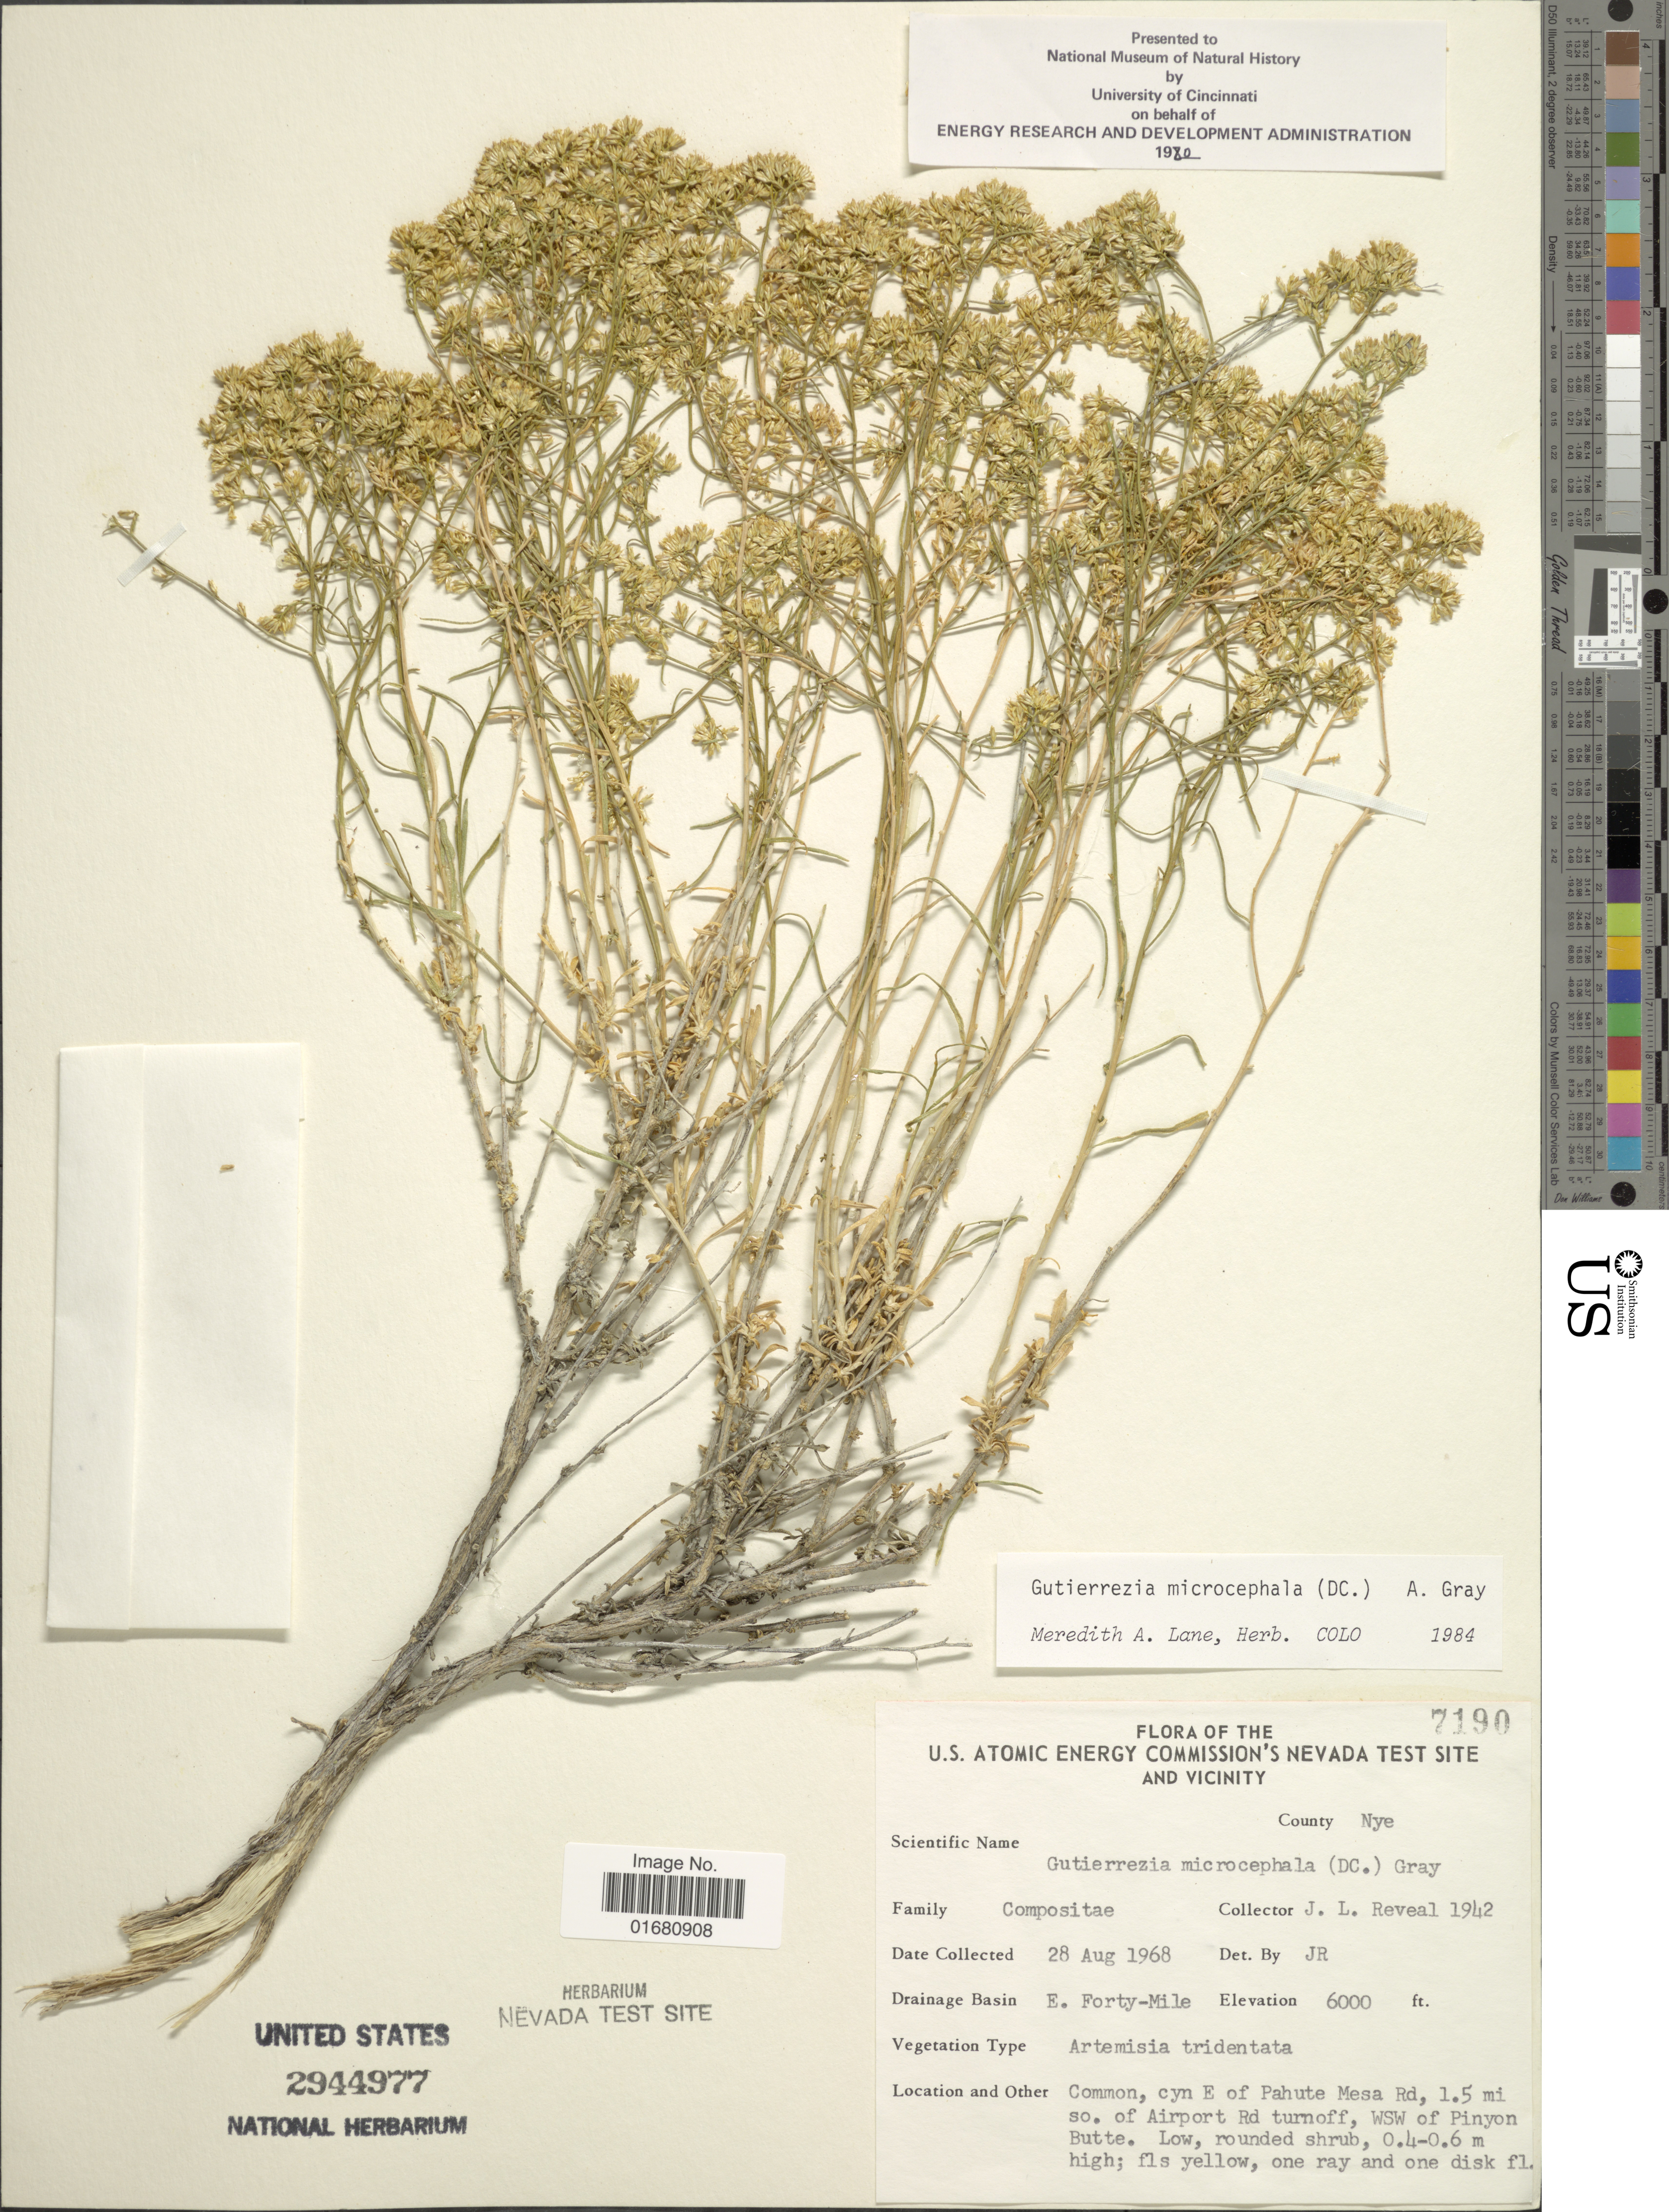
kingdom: Plantae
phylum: Tracheophyta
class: Magnoliopsida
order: Asterales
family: Asteraceae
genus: Gutierrezia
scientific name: Gutierrezia microcephala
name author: (DC.) A. Gray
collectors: J. L. Reveal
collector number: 1942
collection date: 1968-08-28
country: United States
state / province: Nevada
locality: U.S. Atomic Energy Commission's Nevada test site and Vicinity, Drainage Basin: E. Forty-Mile, cyn E of Pahute Mesa Rd, 1.5 mi so. of Airport Rd turnoff, WSW of Pinyon Butte., County Nye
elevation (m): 1829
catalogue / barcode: US 2944977